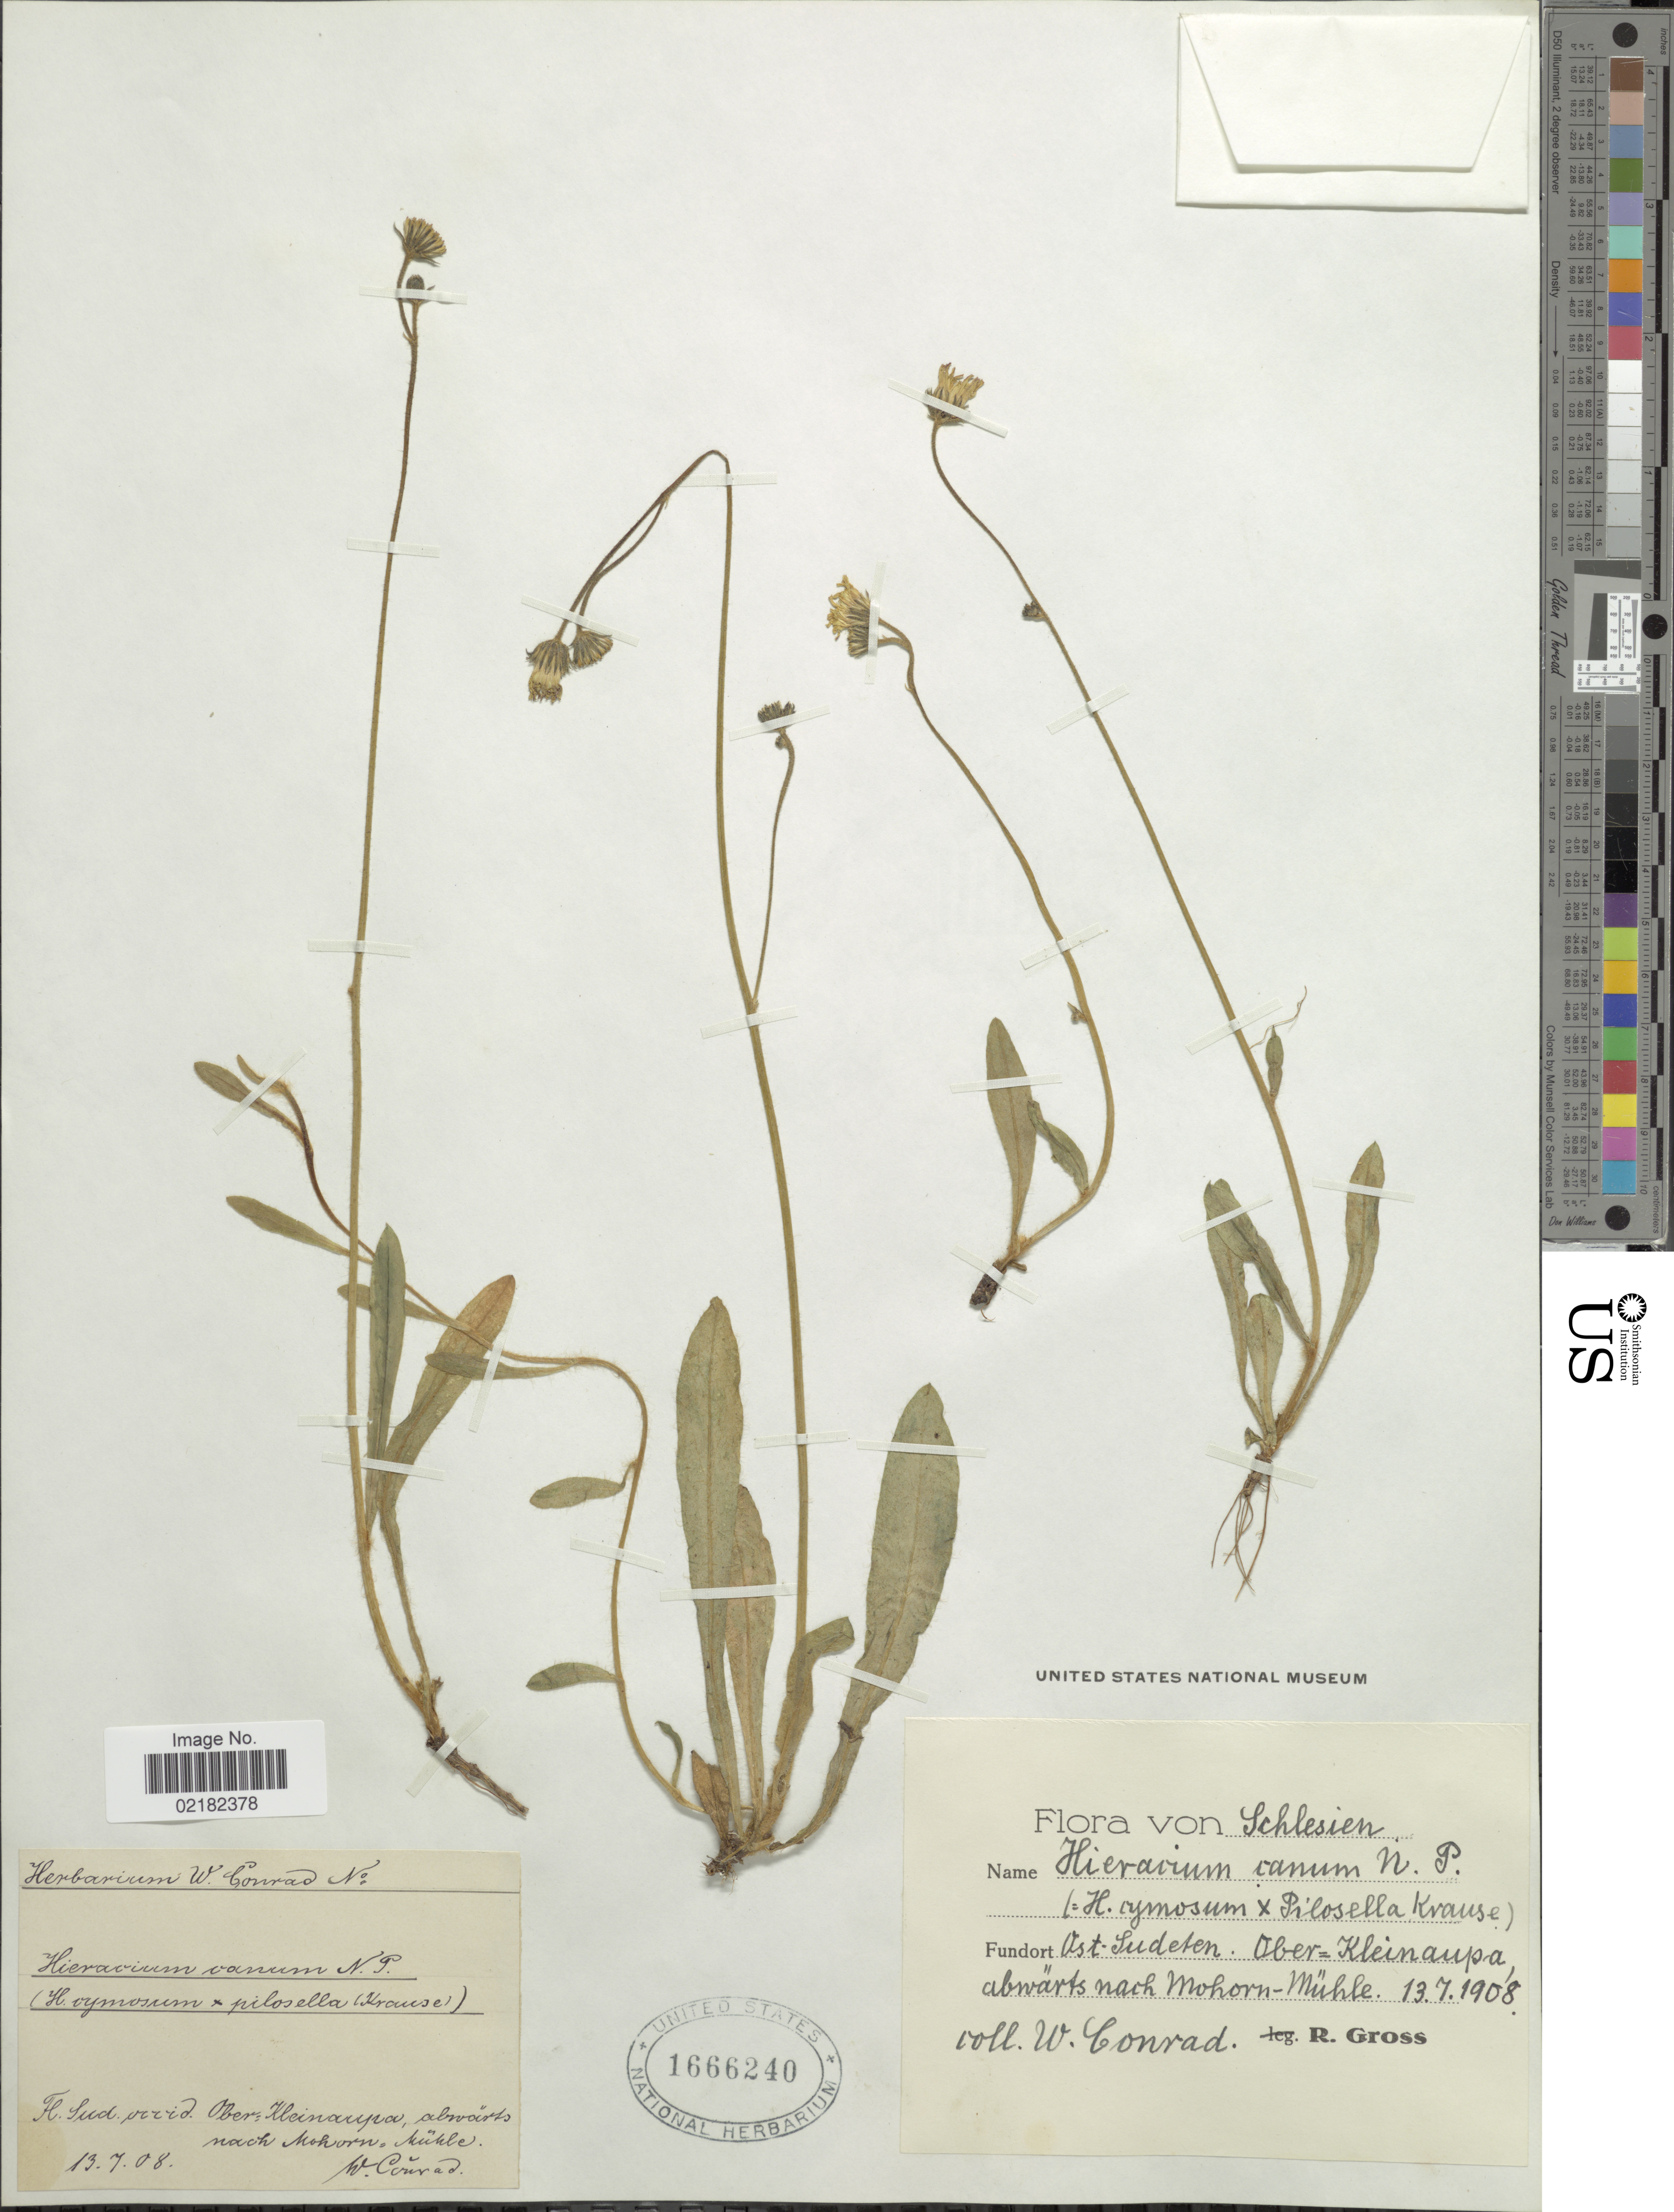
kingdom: Plantae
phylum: Tracheophyta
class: Magnoliopsida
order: Asterales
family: Asteraceae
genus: Hieracium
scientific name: Hieracium canum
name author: Peter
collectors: W. Conrad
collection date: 1908-07-13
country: Czechia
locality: Schlesien, Fundort Ost-Sudeten, Ober-Kleinaupa, abwarts nach Mohorn-Muhle.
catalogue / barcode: US 1666240